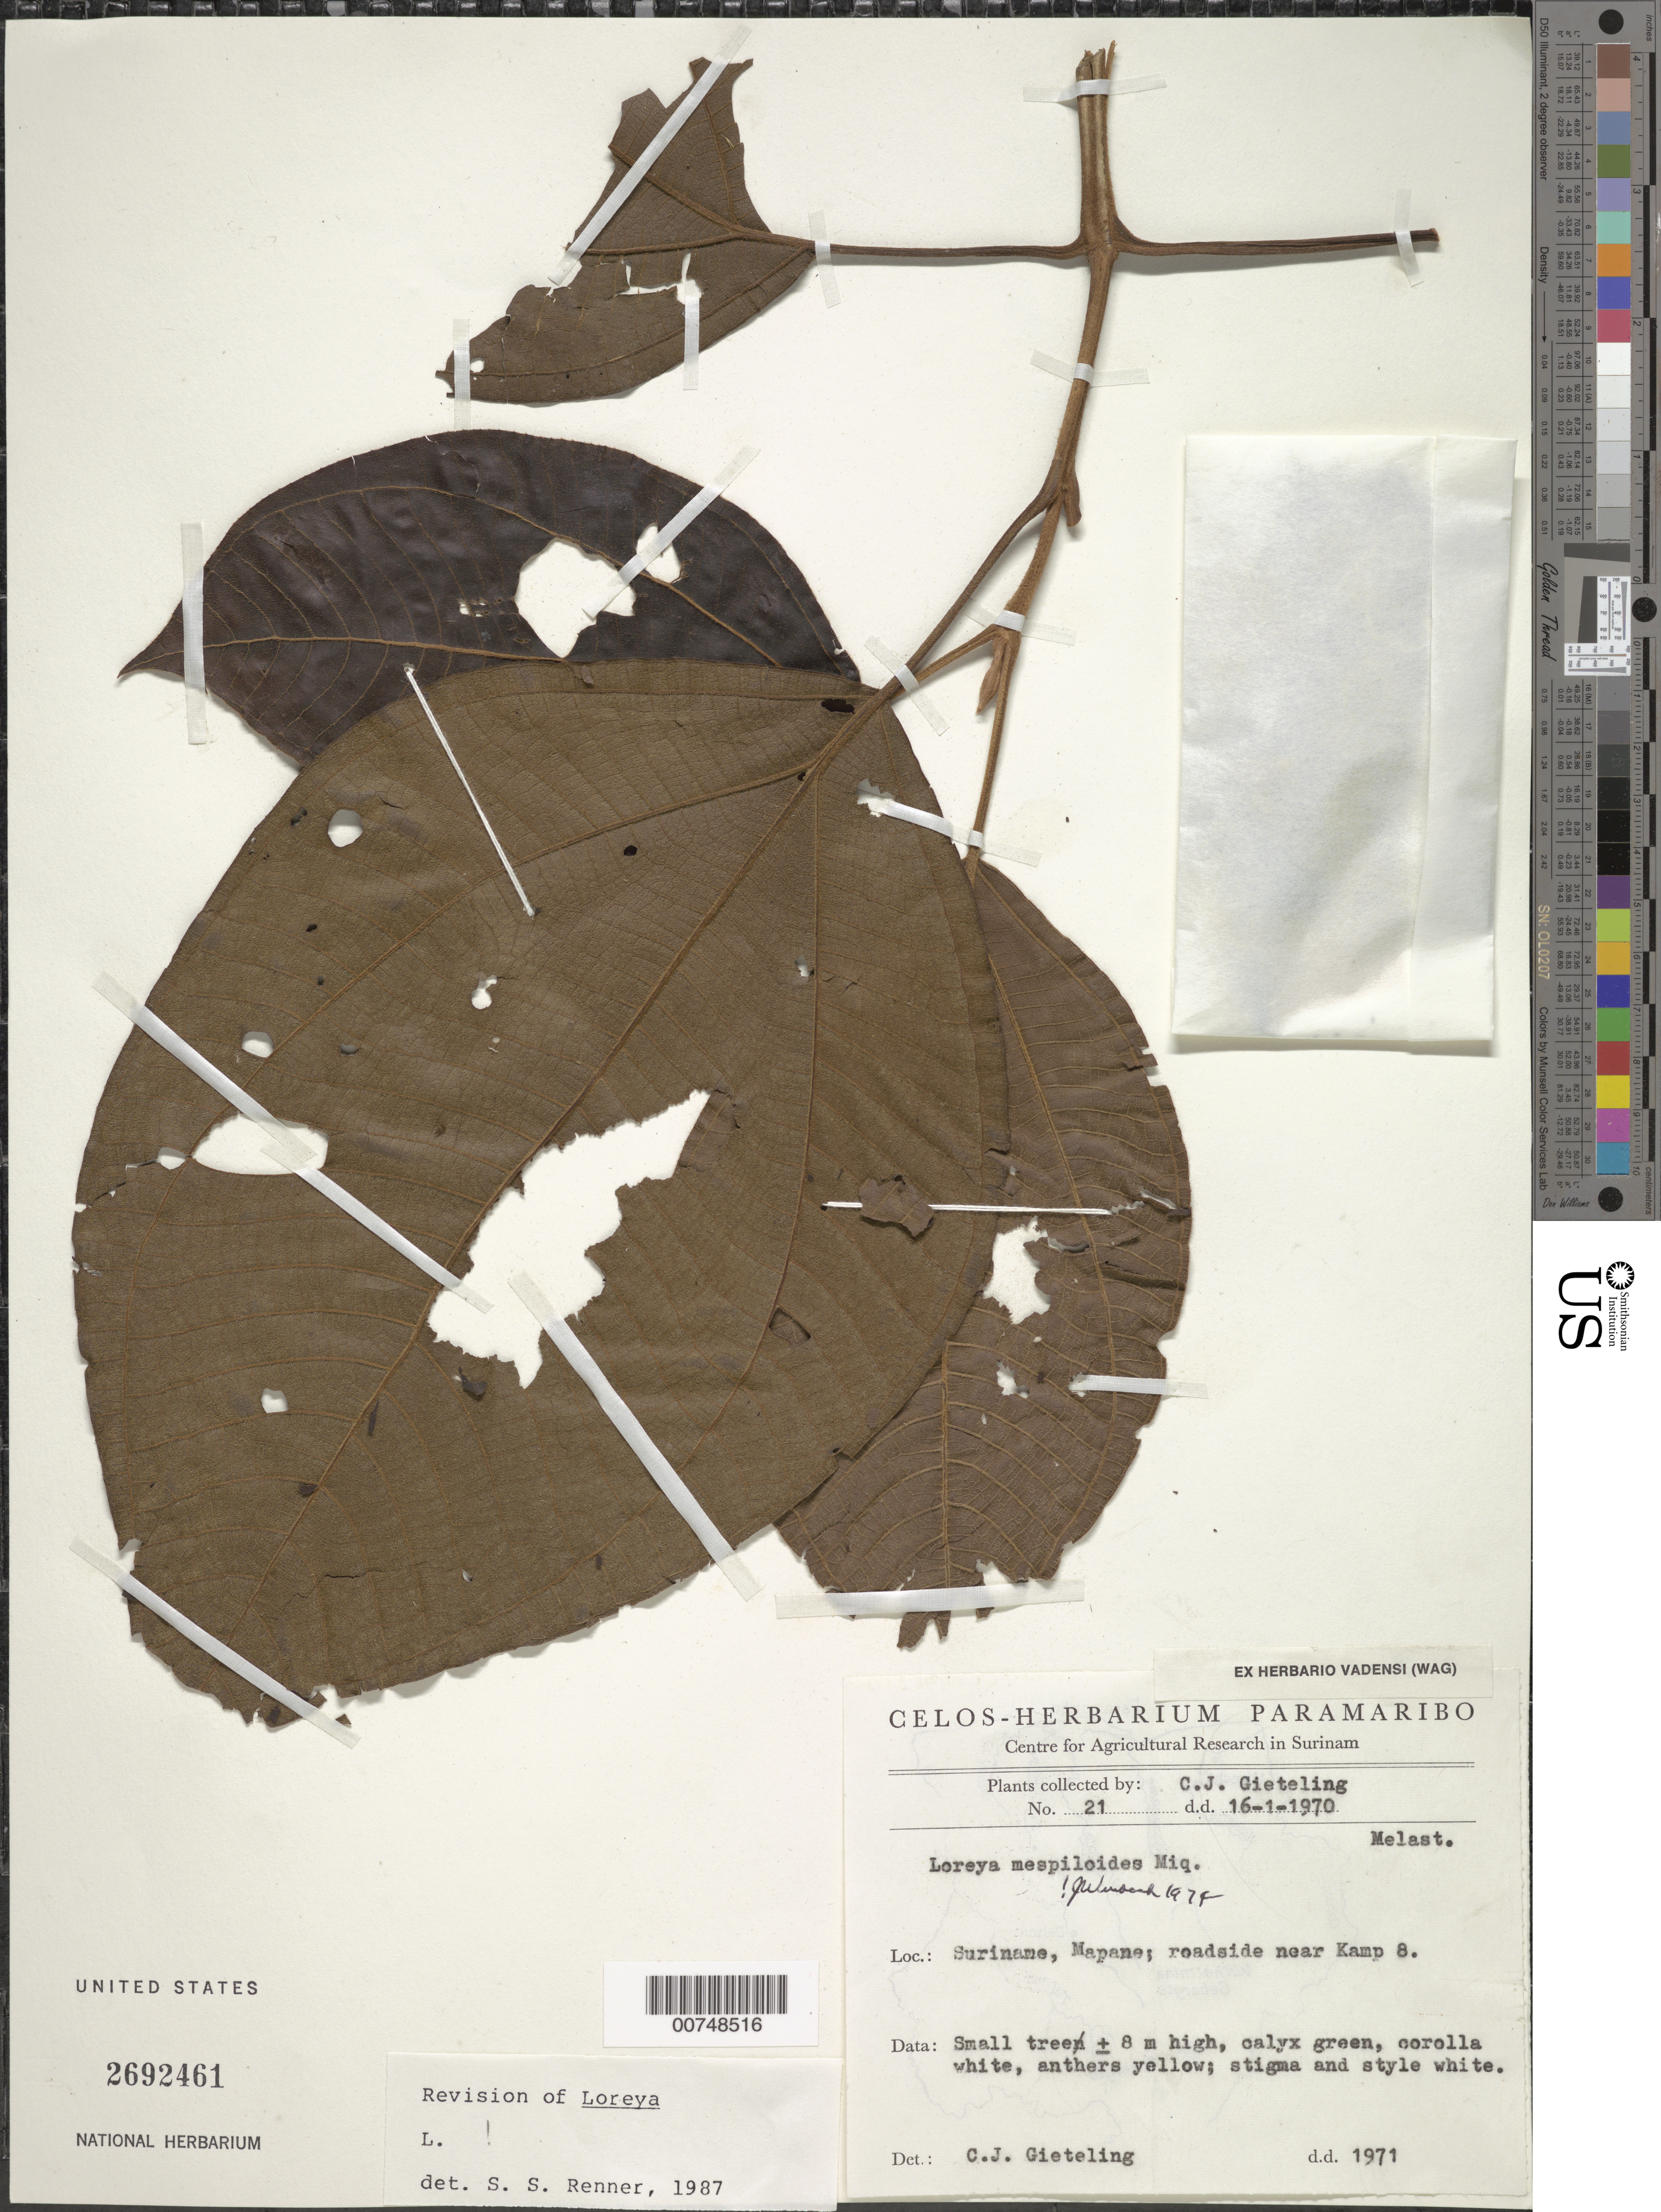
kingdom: Plantae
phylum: Tracheophyta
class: Magnoliopsida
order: Myrtales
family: Melastomataceae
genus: Bellucia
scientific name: Bellucia mespiloides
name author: (Miq.) J.F. Macbr.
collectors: C. Gieteling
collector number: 21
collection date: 1970-01-16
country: Suriname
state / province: Paramaribo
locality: Mapane; roadside near Kamp 8.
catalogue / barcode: US 2692461